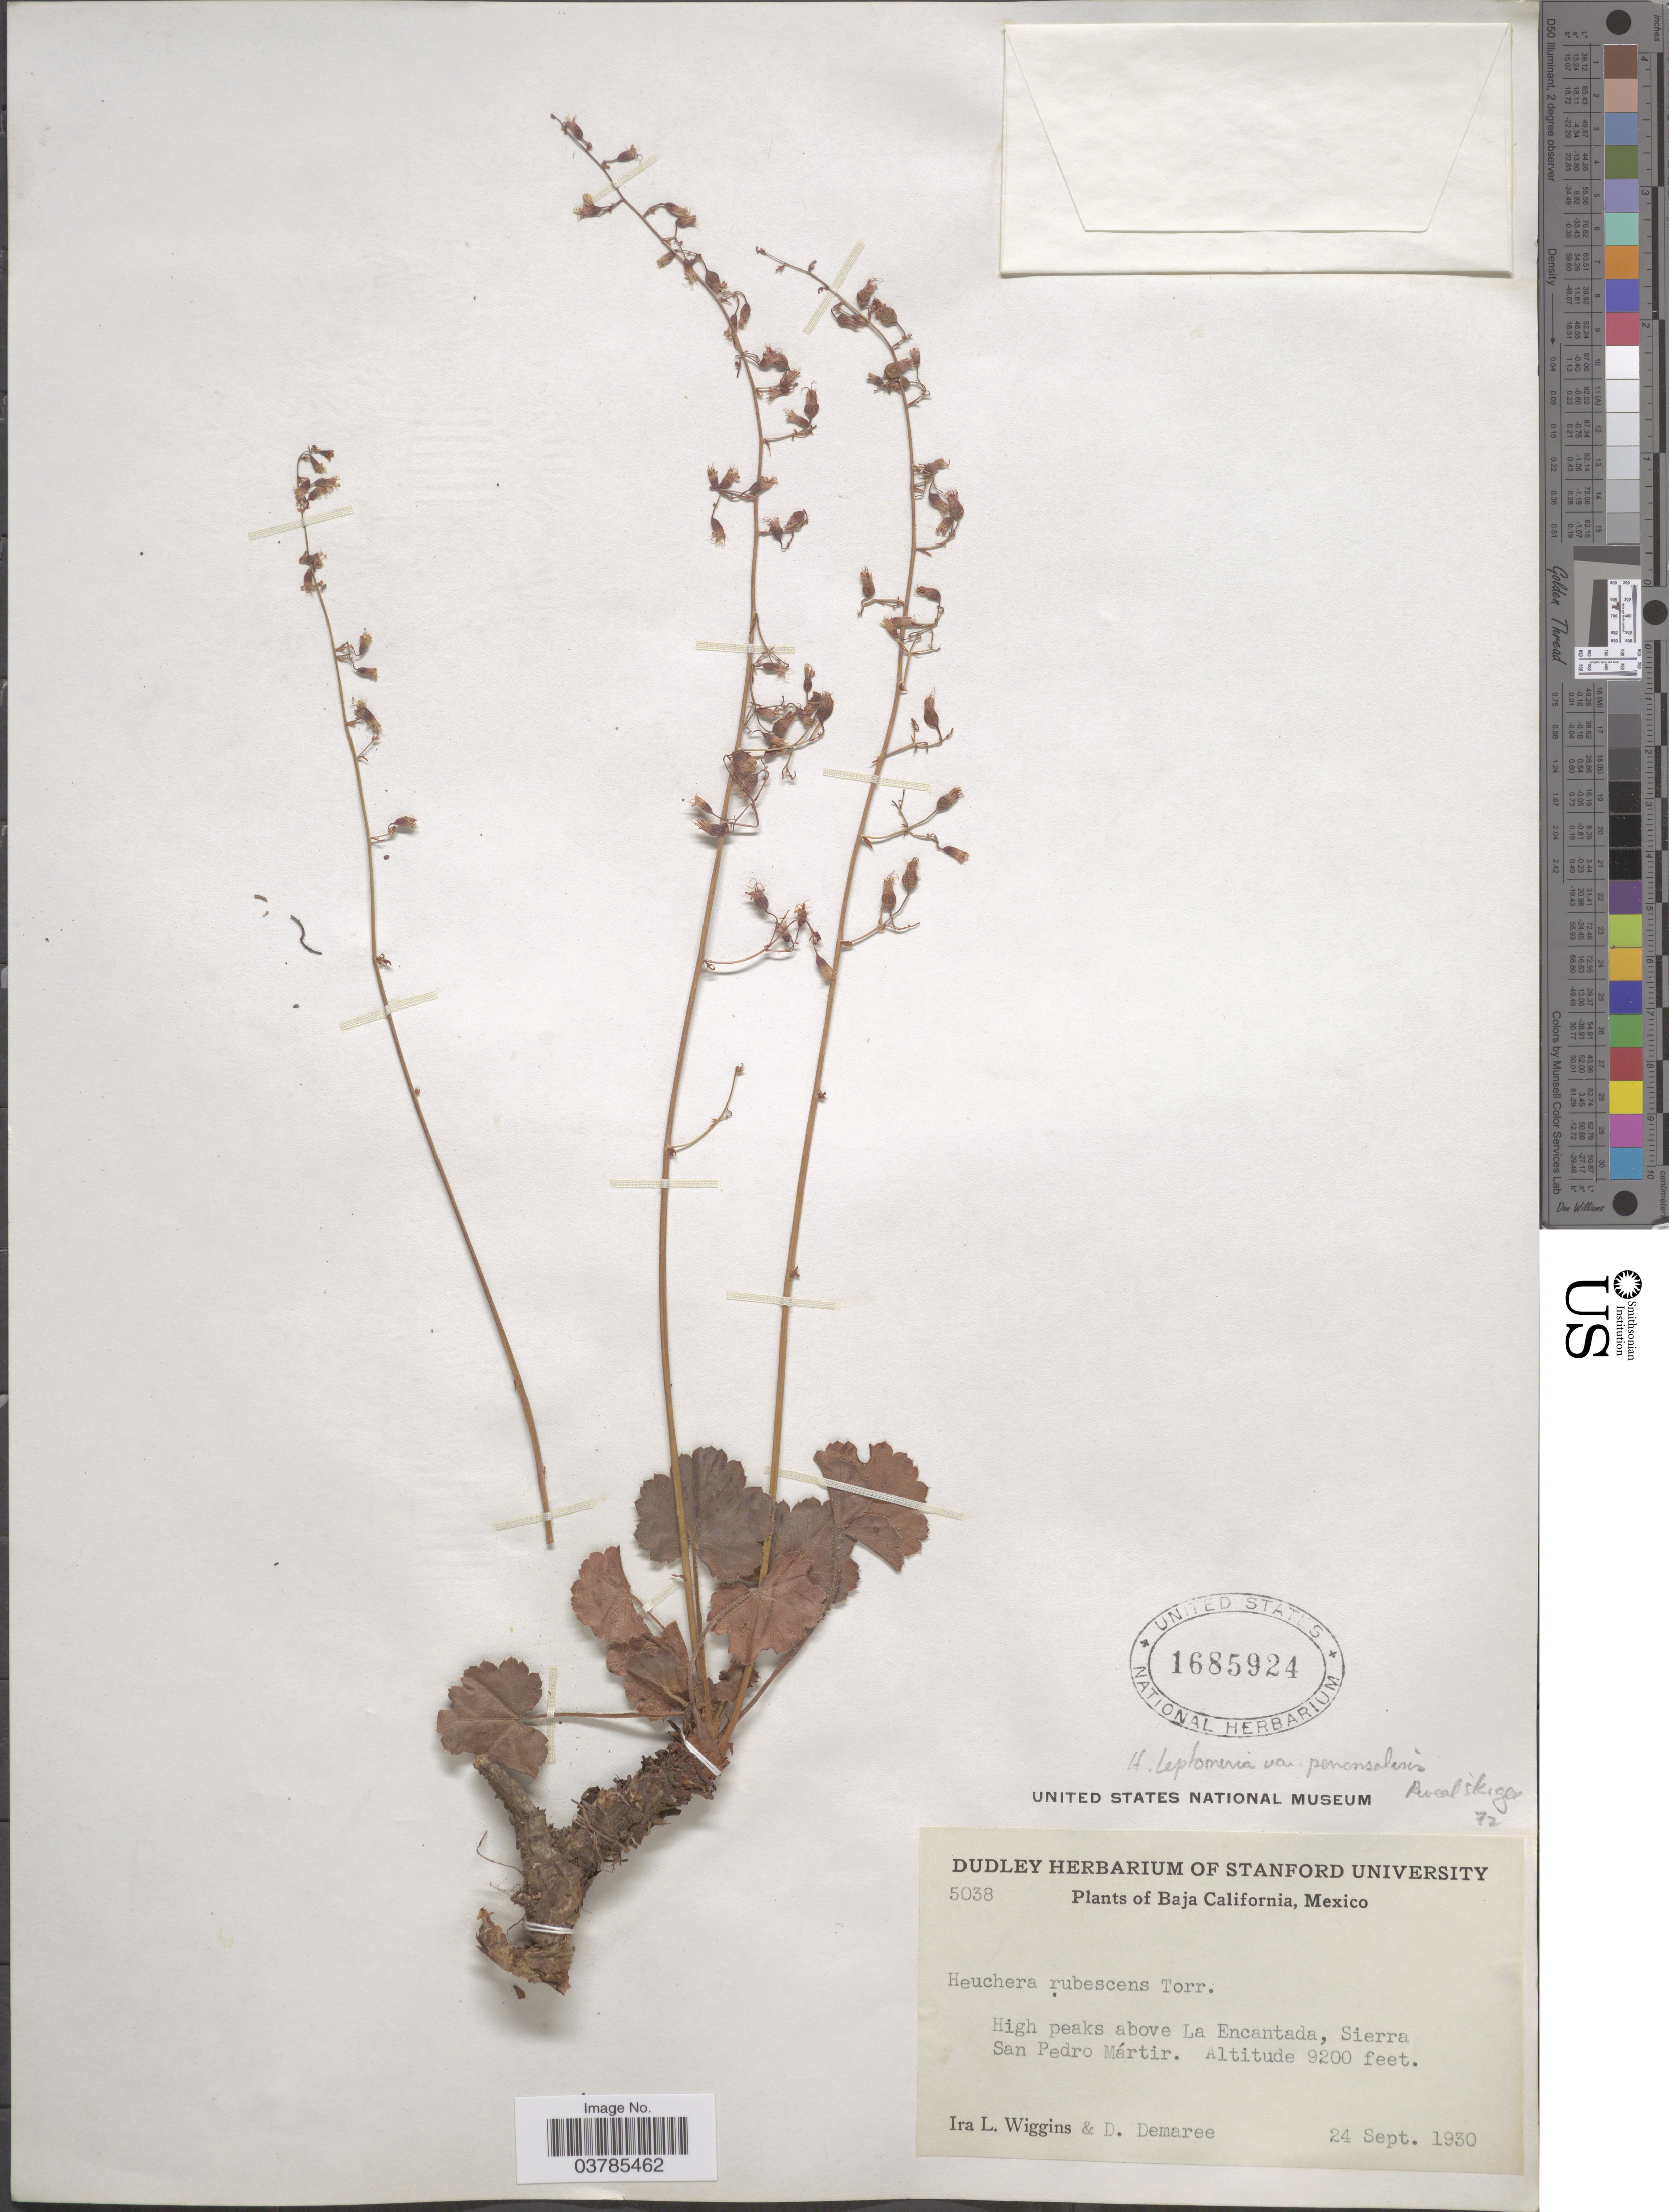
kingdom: Plantae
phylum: Tracheophyta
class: Magnoliopsida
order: Saxifragales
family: Saxifragaceae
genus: Heuchera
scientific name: Heuchera rubescens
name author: Torr.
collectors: I. L. Wiggins & D. Demaree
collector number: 5038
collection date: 1930-09-24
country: Mexico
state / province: Baja California Norte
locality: High peaks above La Encantada, Sierra San Pedro Mártir.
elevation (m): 2804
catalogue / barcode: US 1685924